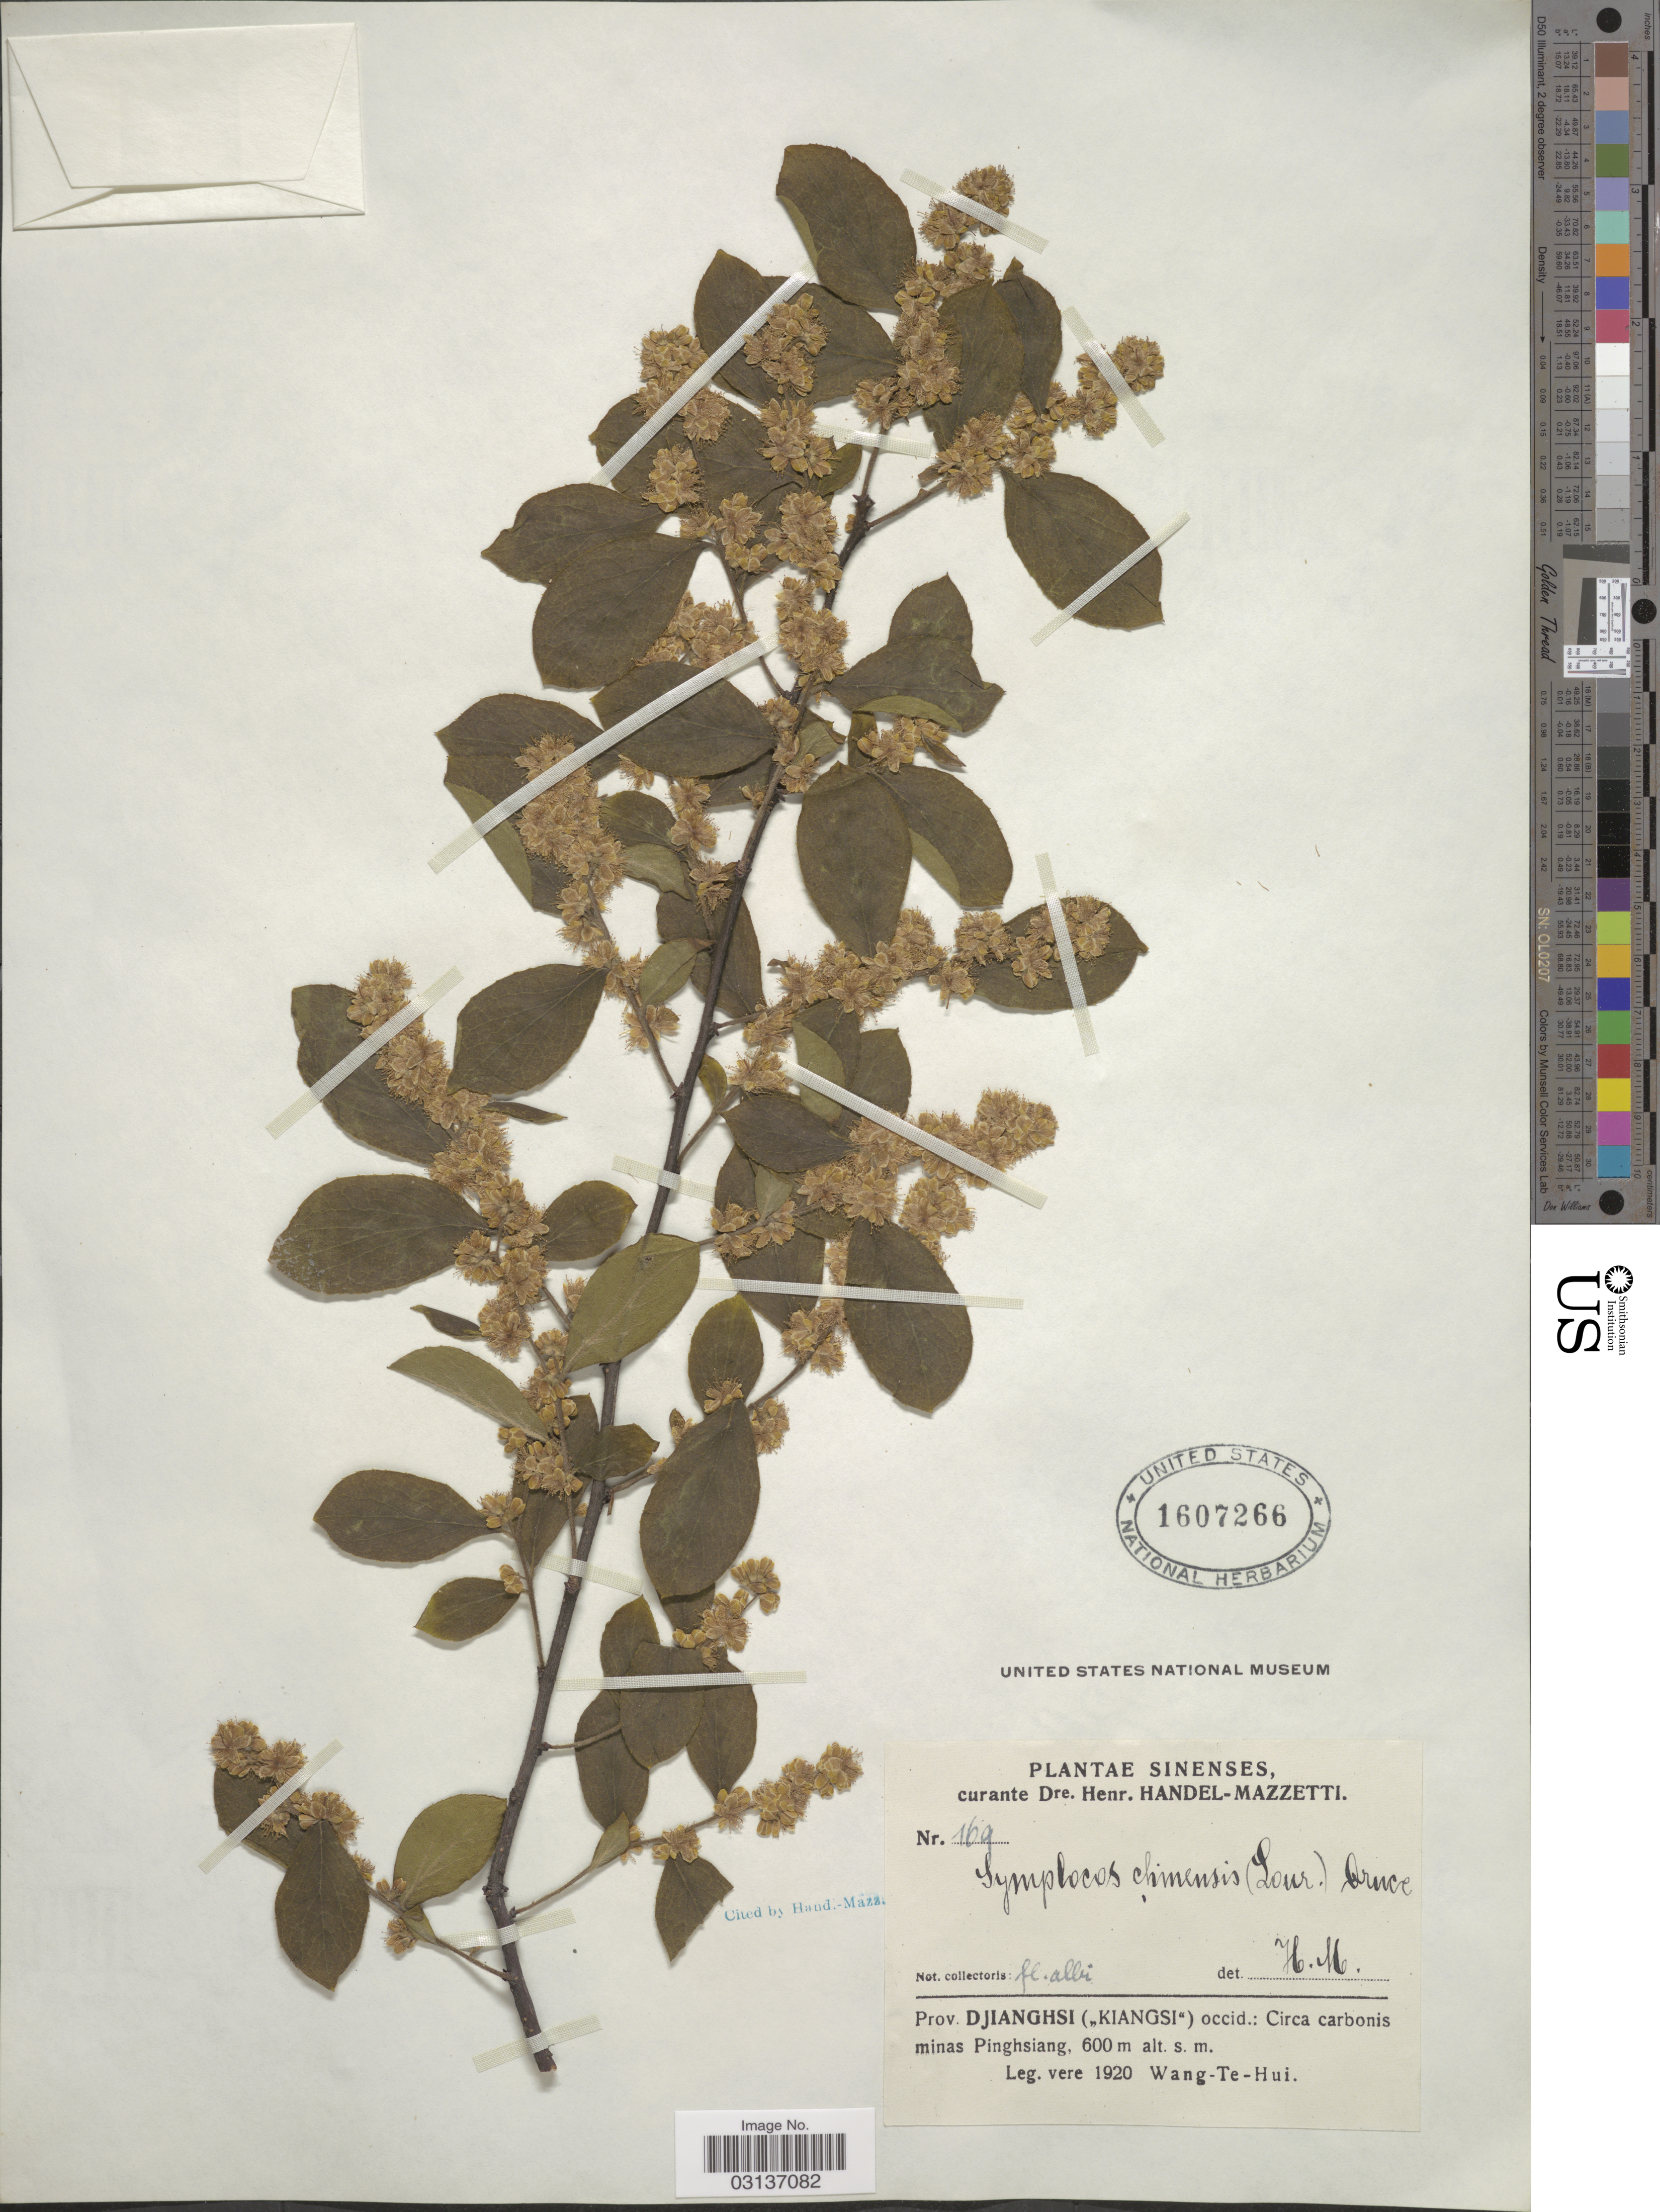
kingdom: Plantae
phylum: Tracheophyta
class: Magnoliopsida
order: Ericales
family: Symplocaceae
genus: Symplocos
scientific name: Symplocos paniculata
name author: Miq.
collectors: T. H. Wang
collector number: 169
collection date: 1920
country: China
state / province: Jiangxi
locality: Sinenses. Prov. Djianghsi ("Kiangsi") occid.: Circa carbonis minas Pinghsiang.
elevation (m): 600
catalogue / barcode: US 1607266